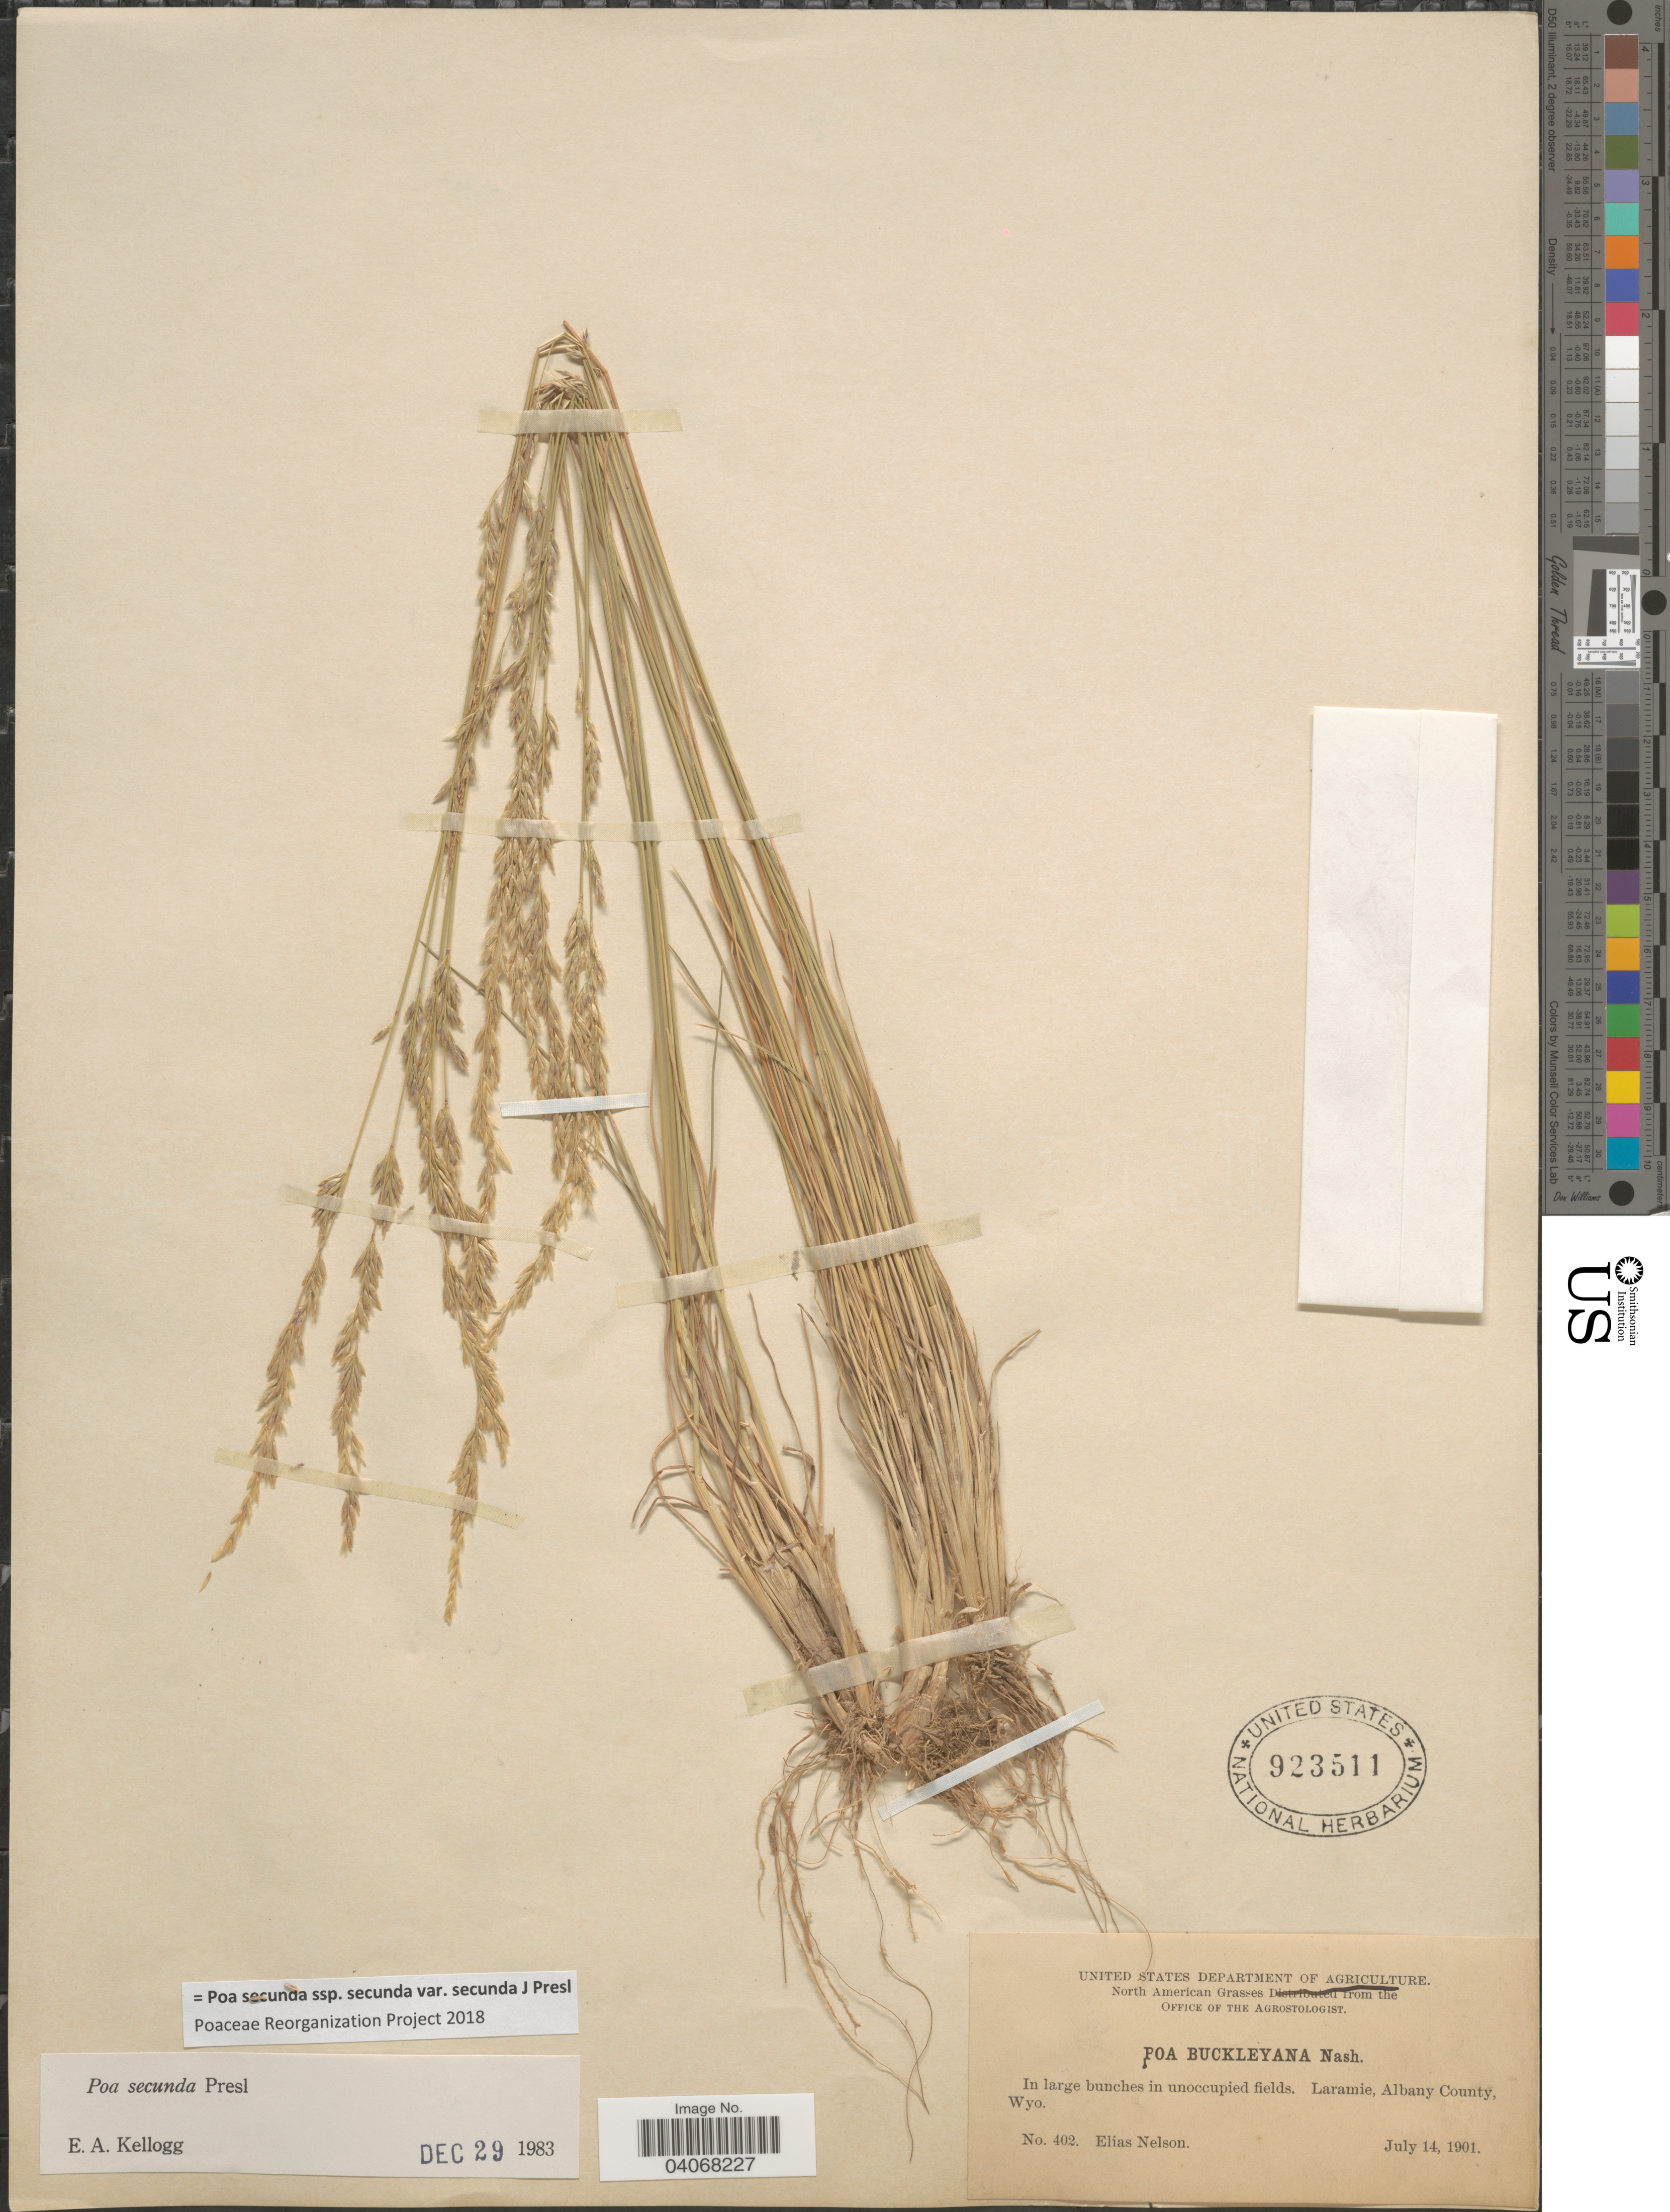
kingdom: Plantae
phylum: Tracheophyta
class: Liliopsida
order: Poales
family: Poaceae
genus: Poa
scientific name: Poa secunda subsp. secunda var. secunda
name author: J. Presl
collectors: E. Nelson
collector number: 402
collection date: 1901-07-14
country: United States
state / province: Wyoming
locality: Laramie, Albany County.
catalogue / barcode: US 923511